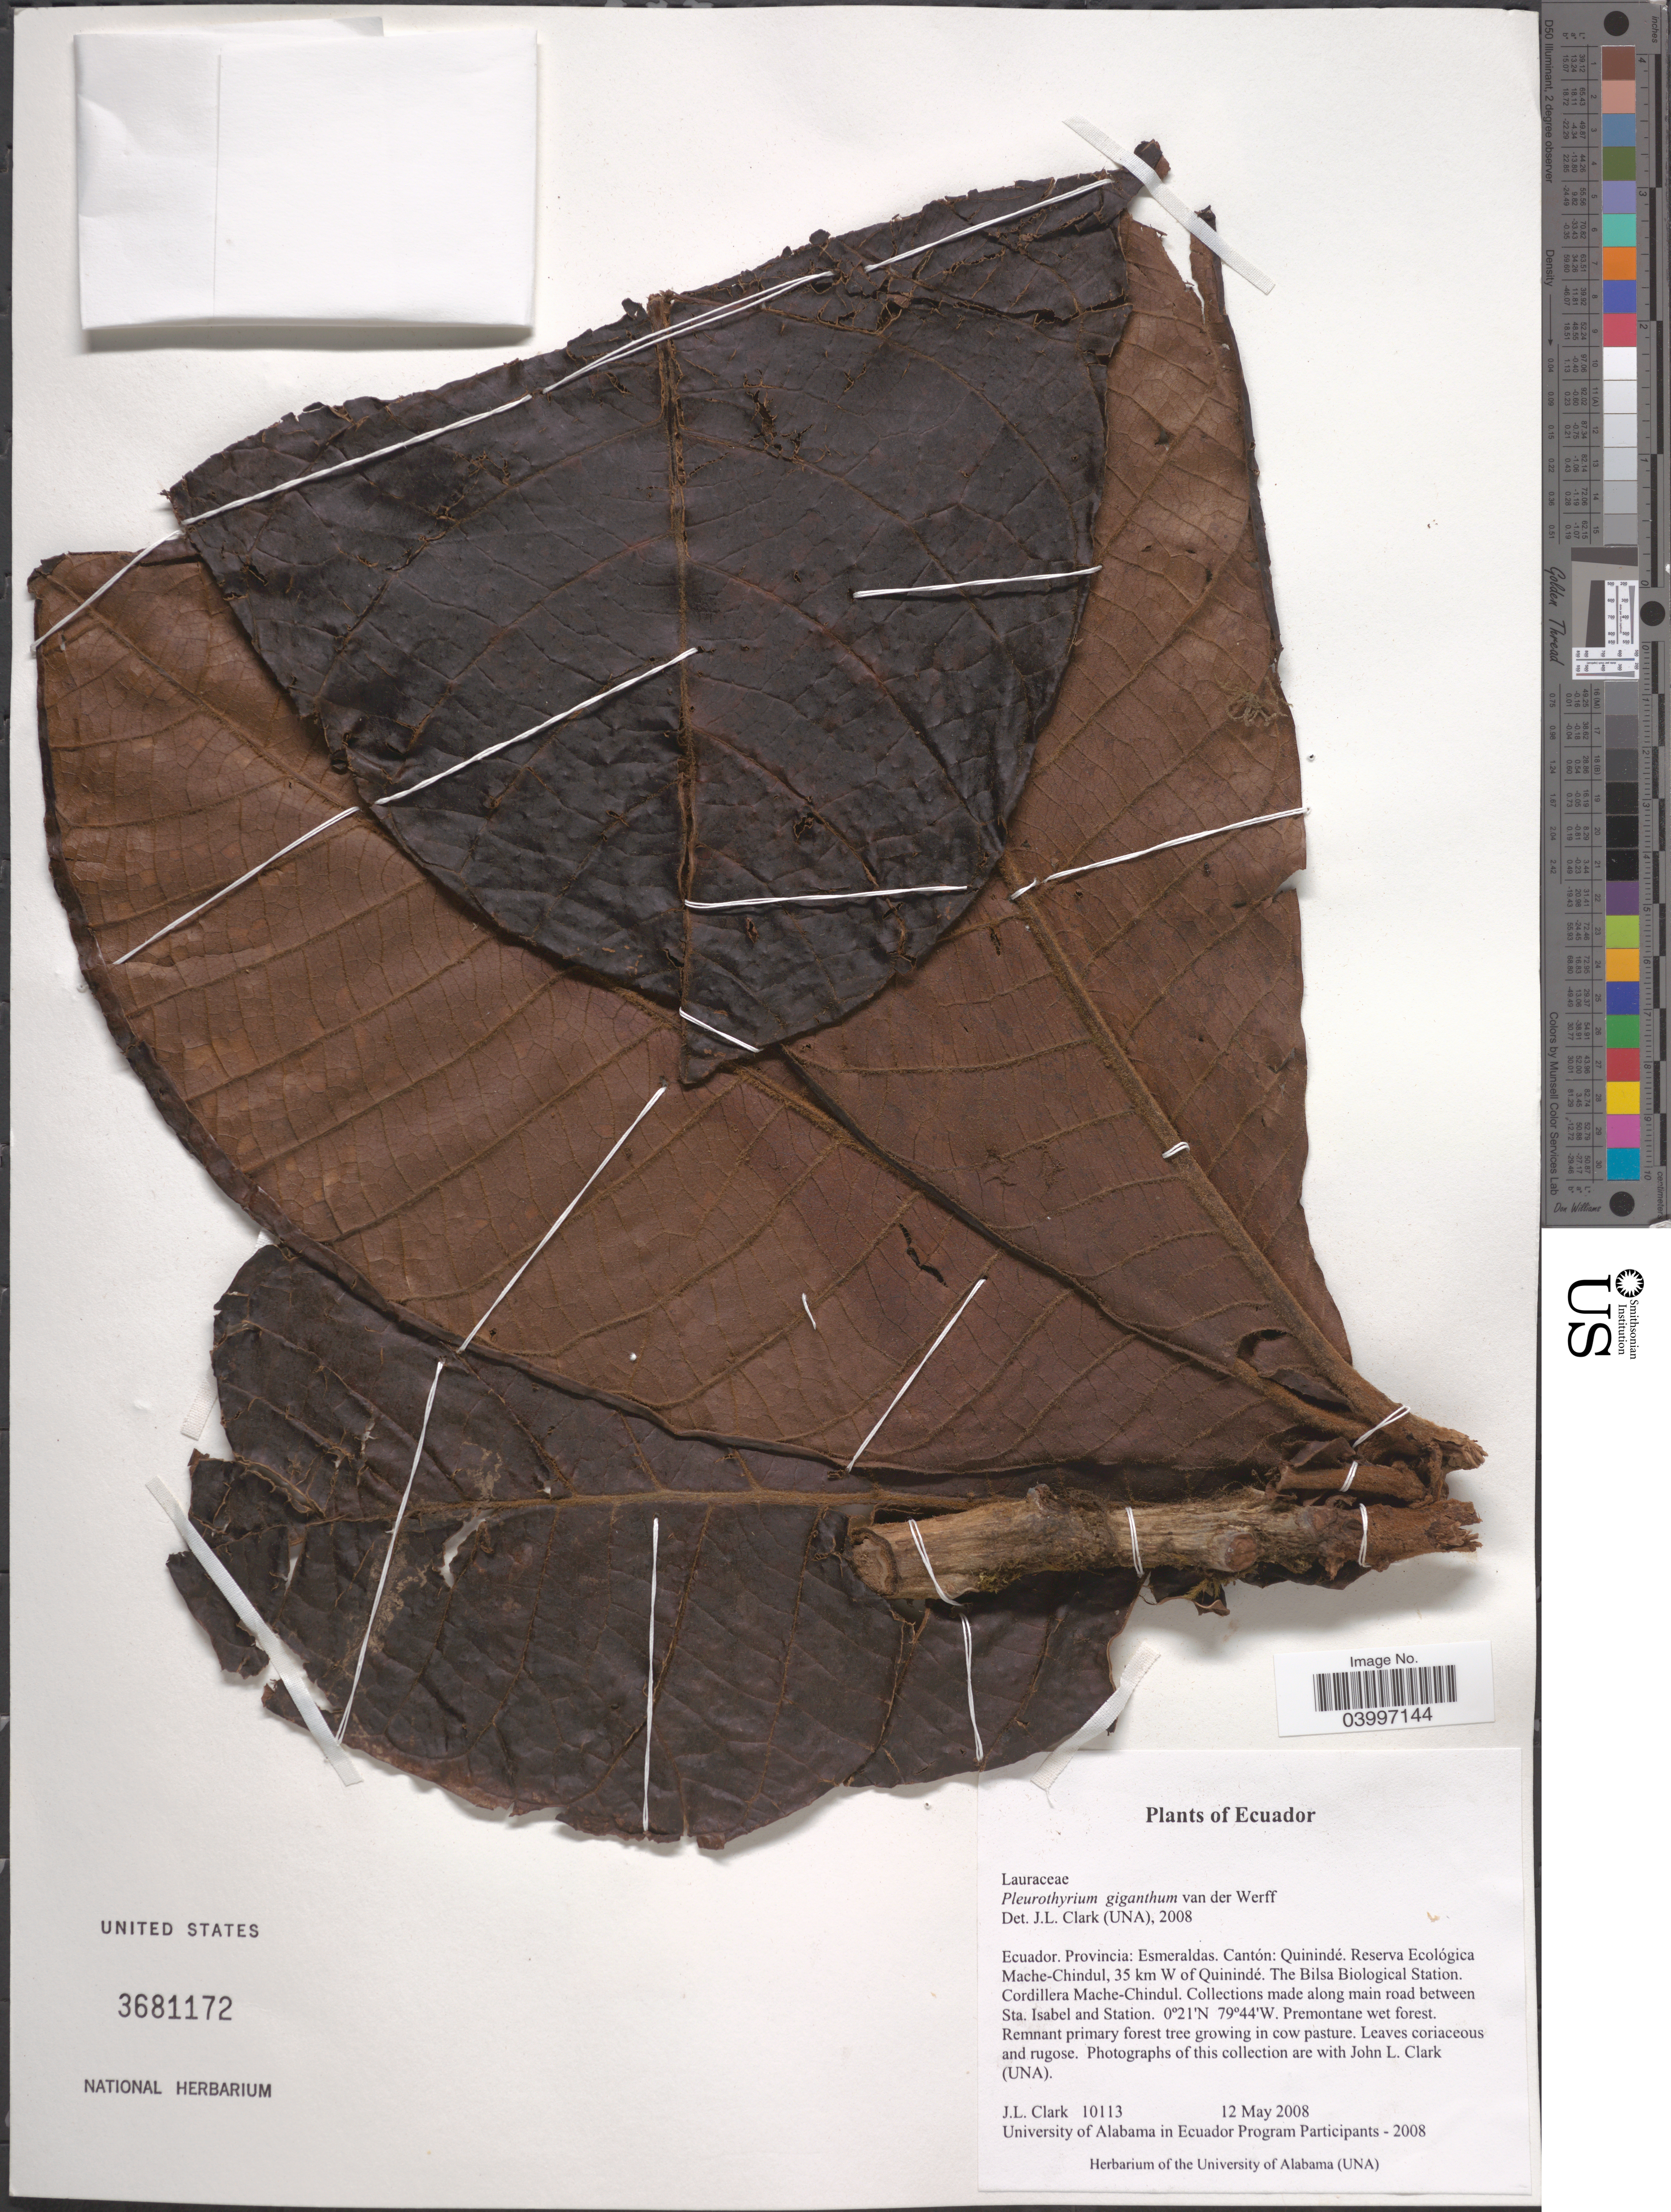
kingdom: Plantae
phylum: Tracheophyta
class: Magnoliopsida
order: Laurales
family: Lauraceae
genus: Pleurothyrium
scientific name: Pleurothyrium giganthum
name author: van der Werff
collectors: J. L. Clark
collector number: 10113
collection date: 2008-05-12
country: Ecuador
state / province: Esmeraldas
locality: Cantón: Quinindé. Reserva Ecológica Mache-Chindul, 35 km W of Quinindé. The Bilsa Biological Station. Cordillera Mache-Chindul. Along main road between Sta. Isabel and Station.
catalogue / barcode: US 3681172